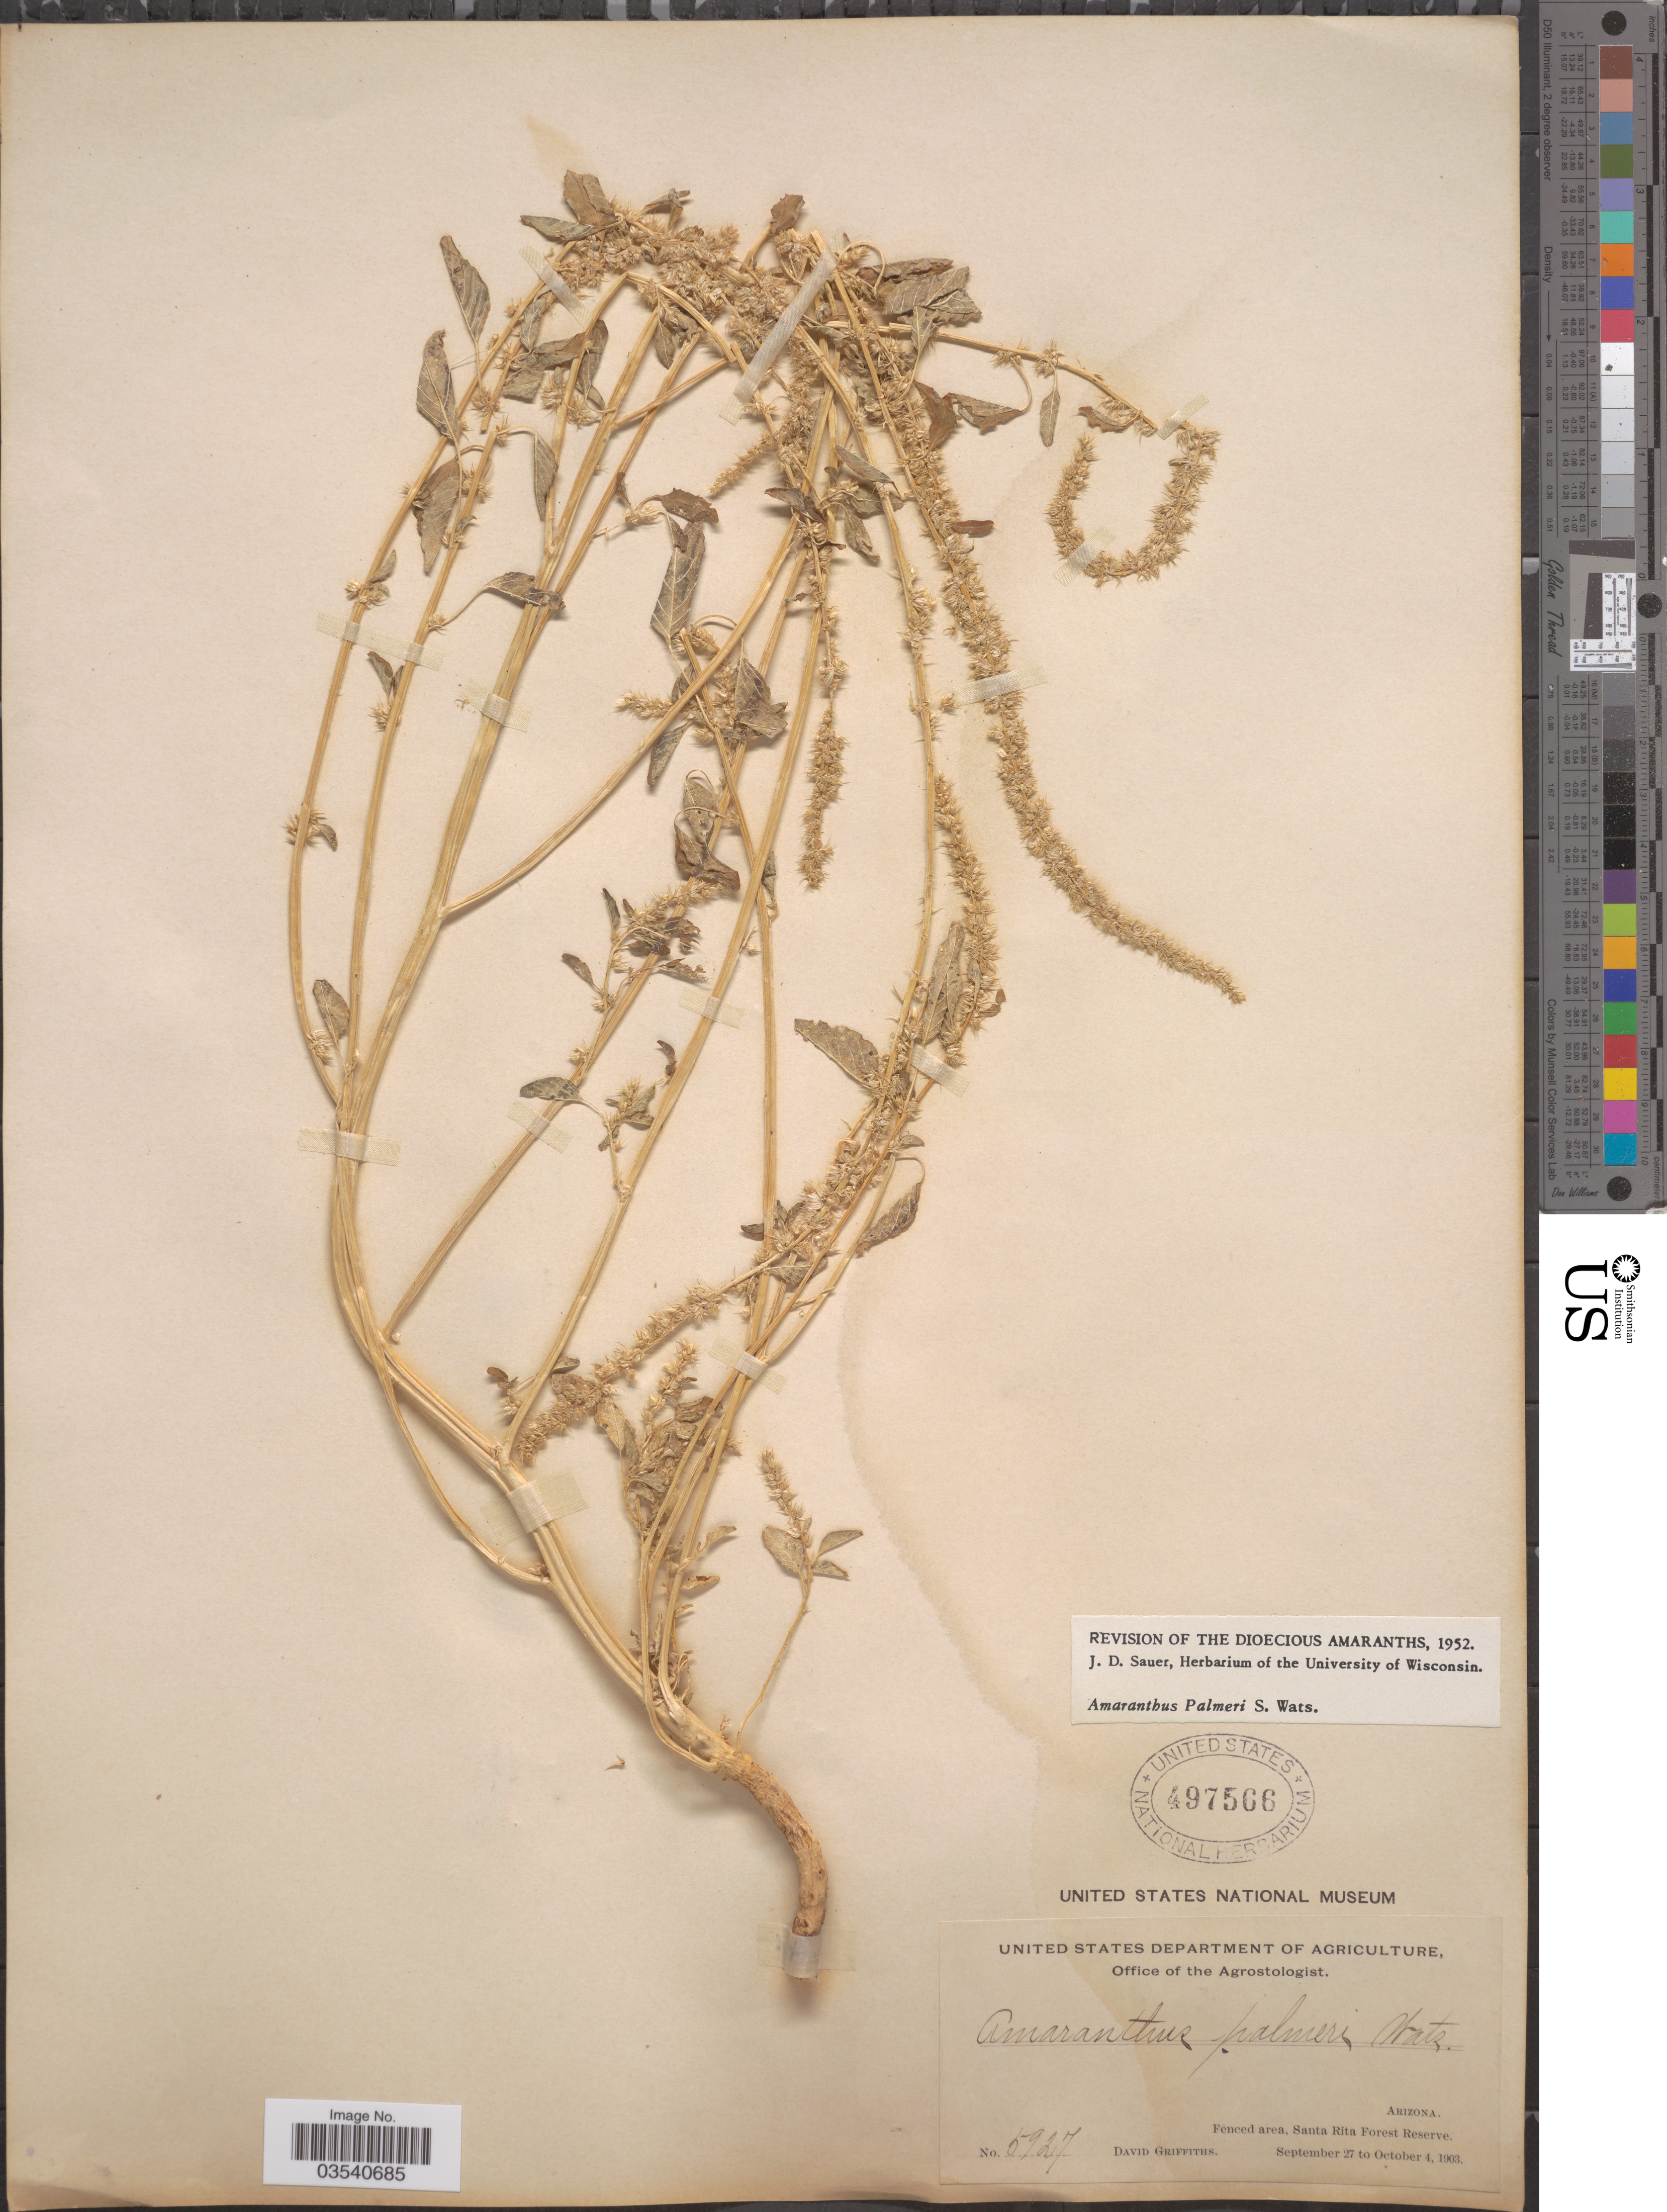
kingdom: Plantae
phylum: Tracheophyta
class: Magnoliopsida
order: Caryophyllales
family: Amaranthaceae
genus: Amaranthus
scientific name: Amaranthus palmeri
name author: S. Watson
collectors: D. Griffiths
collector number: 5927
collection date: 1903-09-27/1903-10-04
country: United States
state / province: Arizona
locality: Fenced area, Santa Rita Forest Reserve.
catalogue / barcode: US 497566